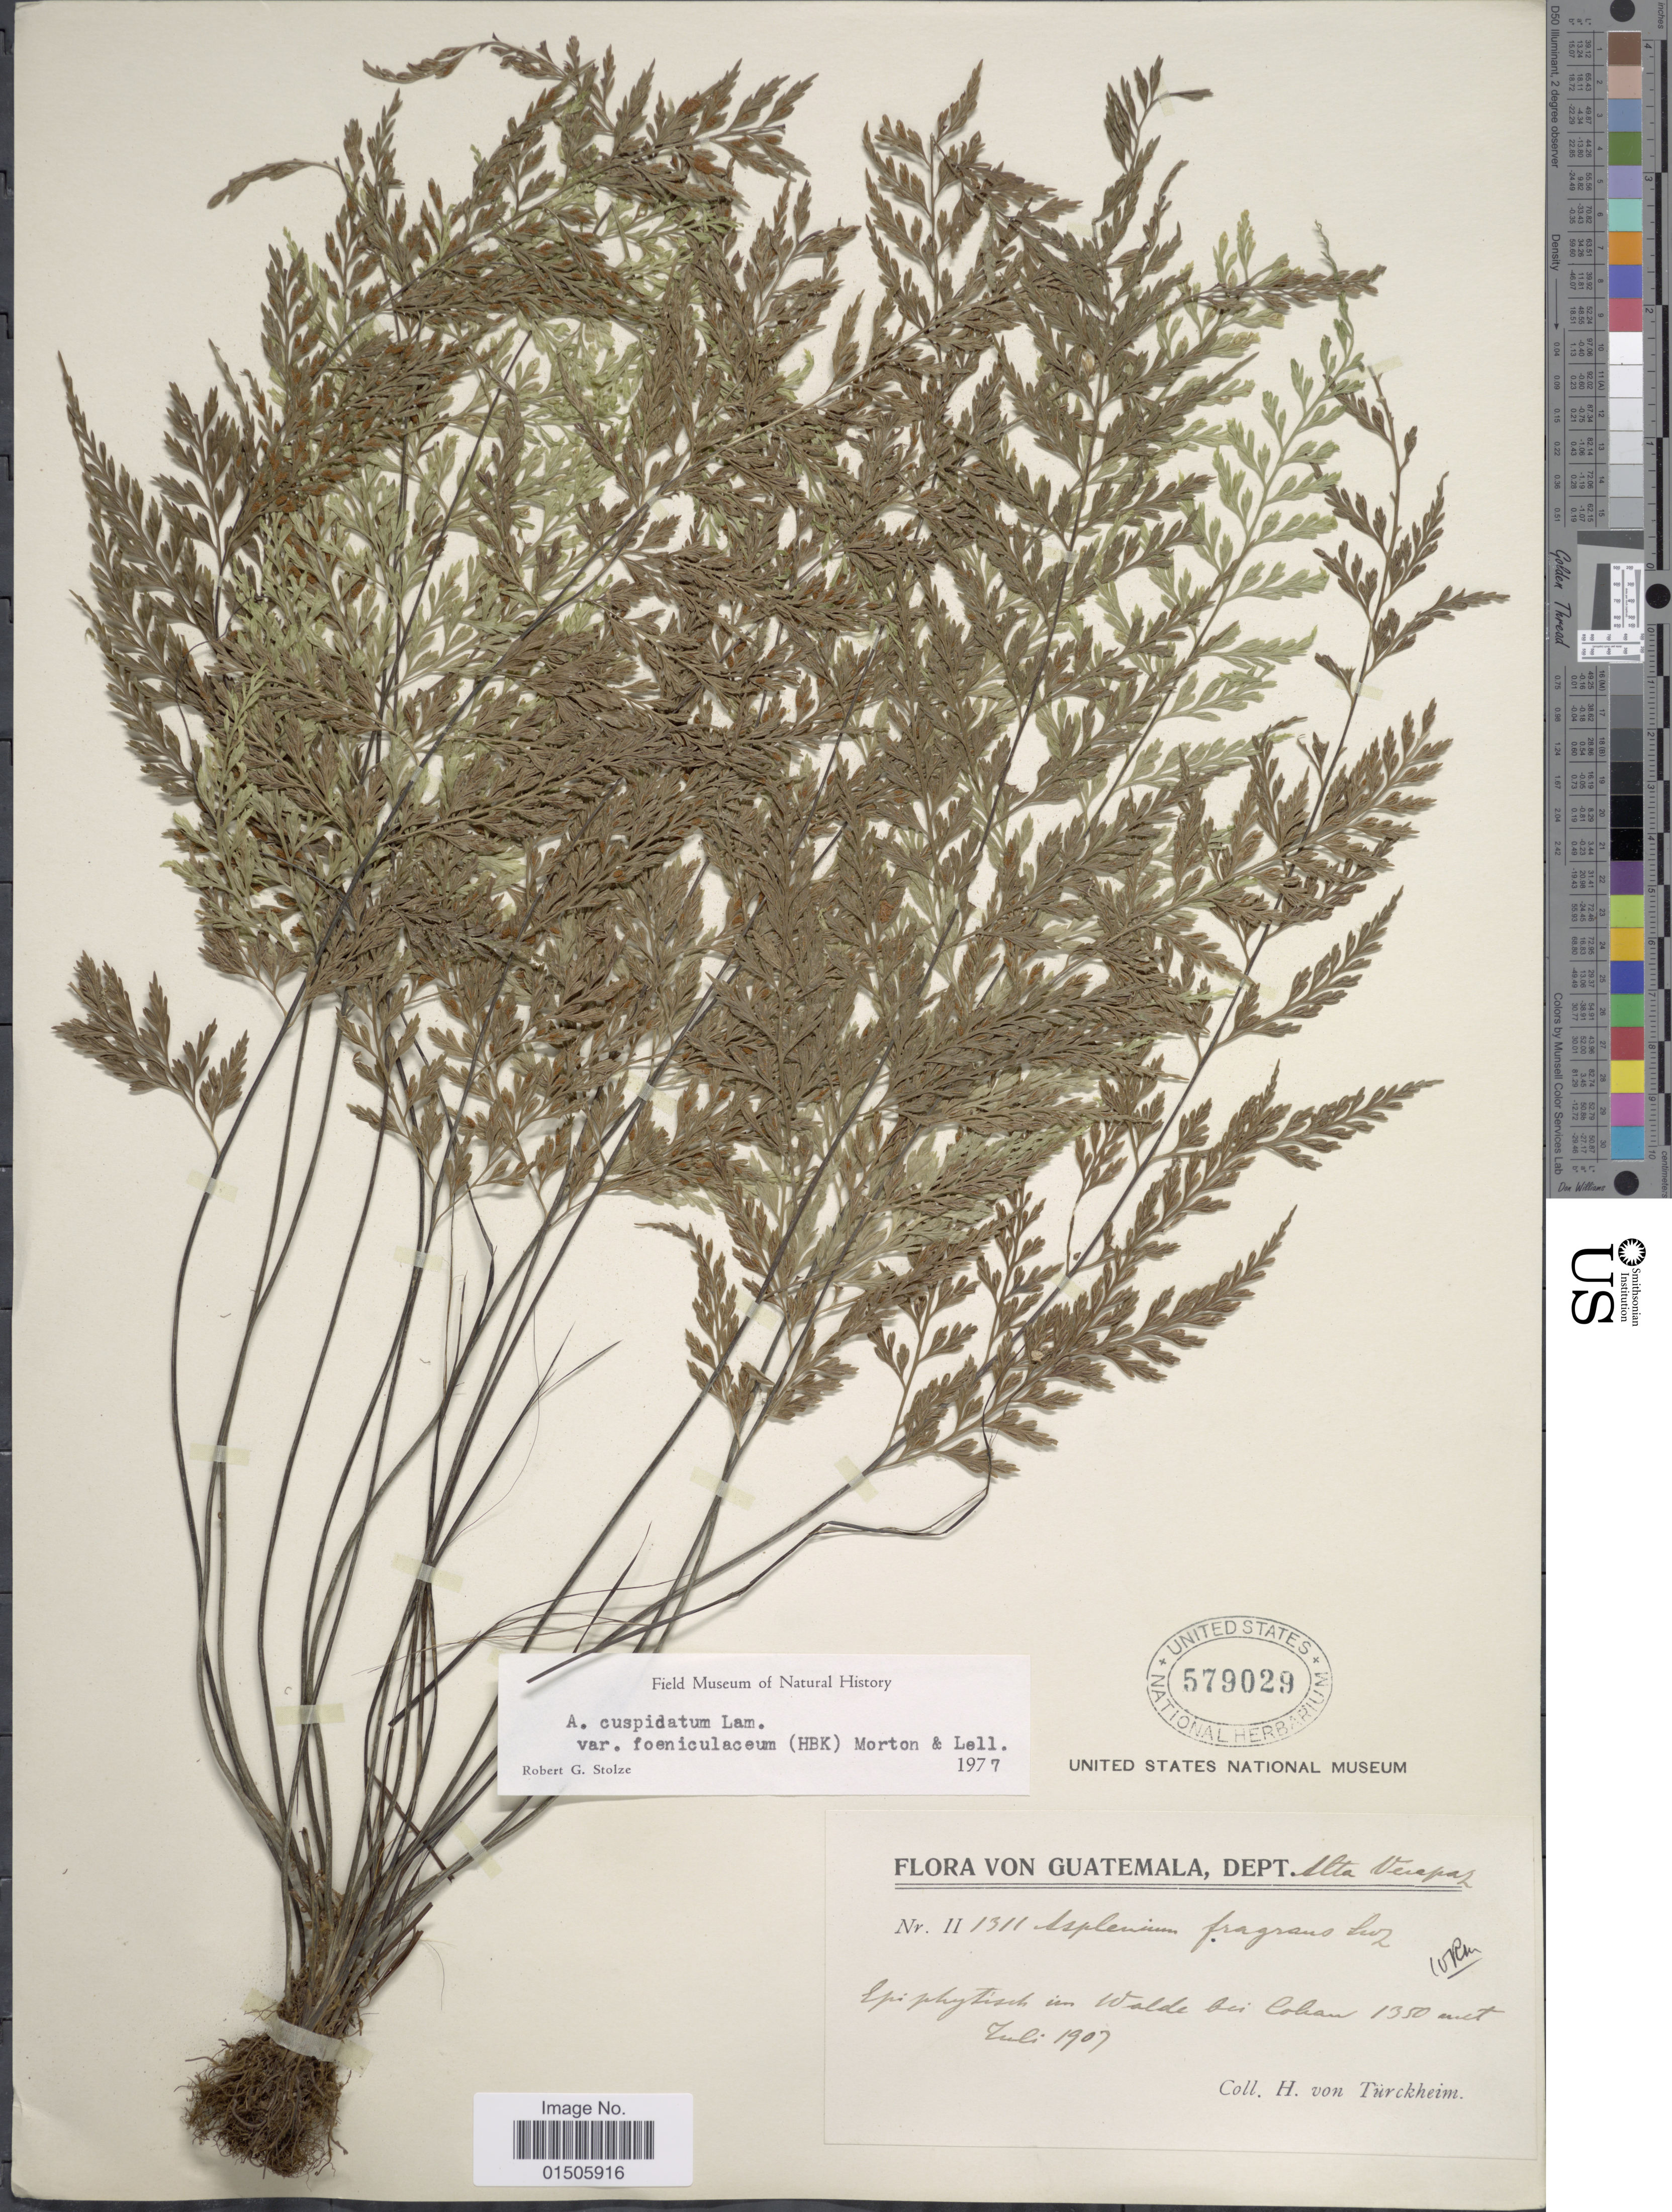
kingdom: Plantae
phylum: Tracheophyta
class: Polypodiopsida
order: Polypodiales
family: Aspleniaceae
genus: Asplenium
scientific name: Asplenium cuspidatum var. foeniculaceum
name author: (Kunth) C.V. Morton & Lellinger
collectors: H. von Türckheim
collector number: II1311*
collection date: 1907-07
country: Guatemala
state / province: Alta Verapaz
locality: Epiphytisch im walde bei Cobán [epiphytic in the forest at Cobán]. Department of Alta Verapaz.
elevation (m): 1350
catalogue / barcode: US 579029